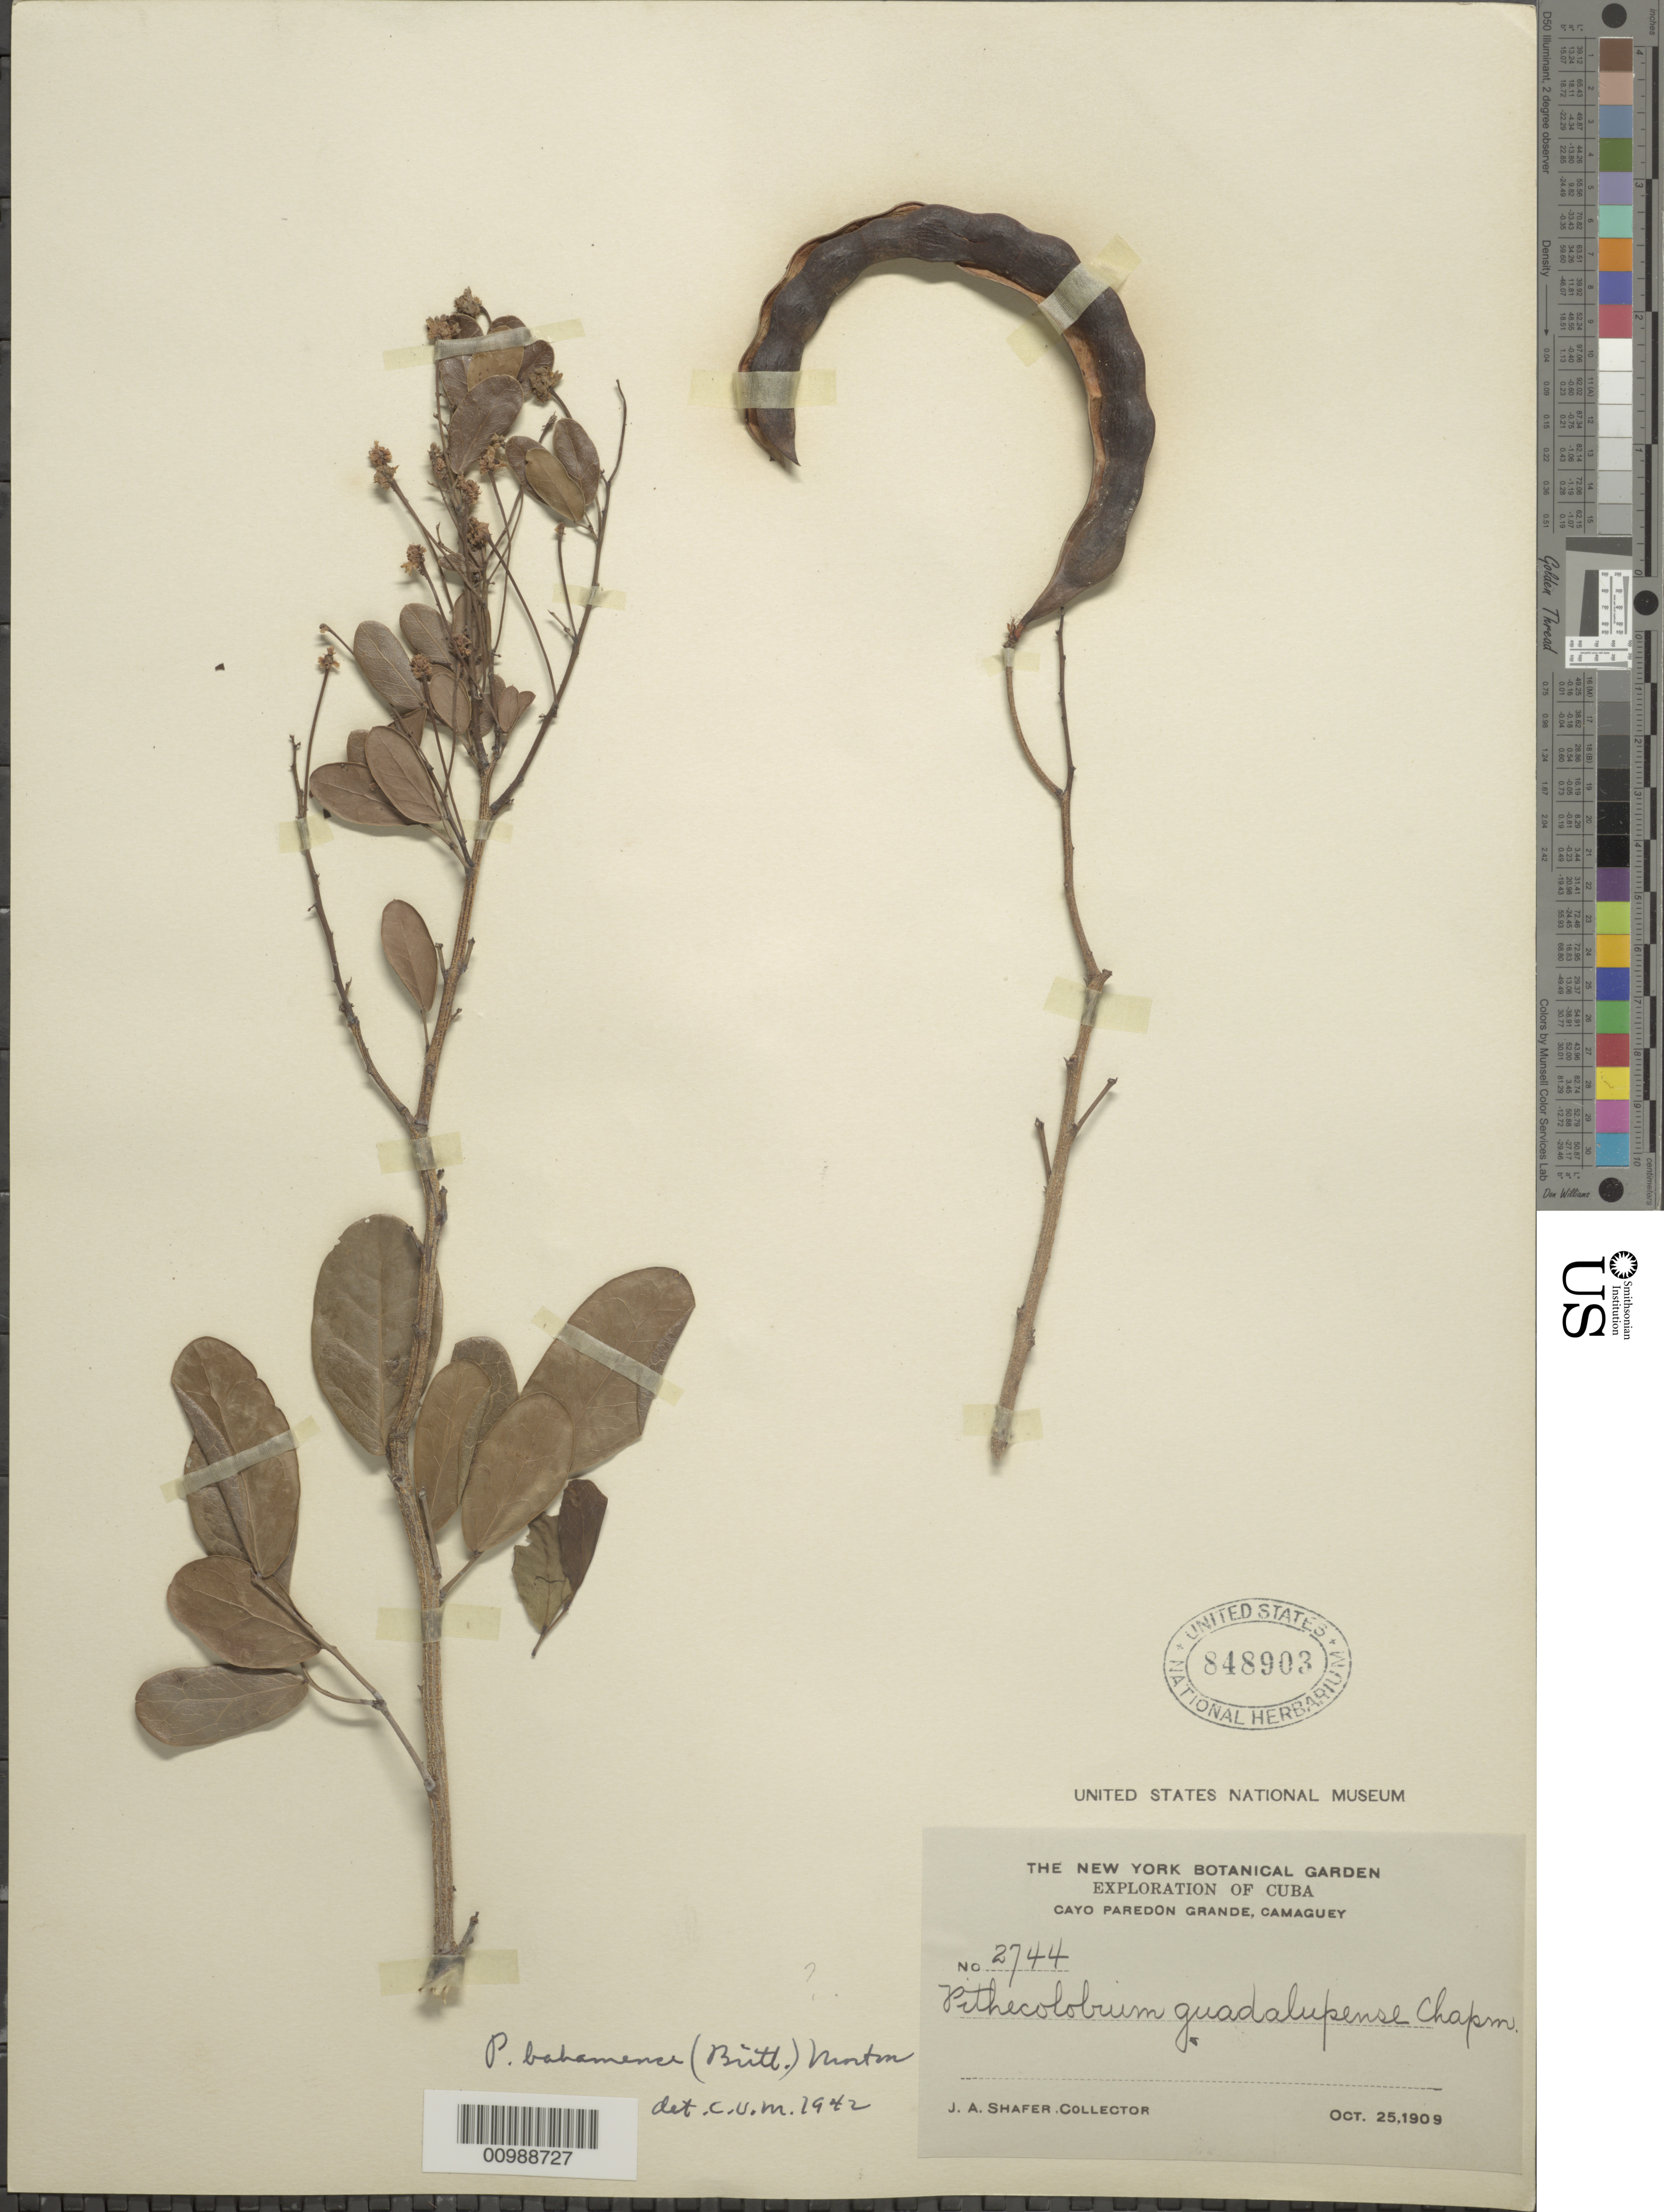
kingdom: Plantae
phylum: Tracheophyta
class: Magnoliopsida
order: Fabales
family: Fabaceae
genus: Pithecellobium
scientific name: Pithecellobium keyense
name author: Britton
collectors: J. A. Shafer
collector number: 2744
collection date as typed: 25 Oct 1909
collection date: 1909-10-25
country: Cuba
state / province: Camagüey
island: Cuba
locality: Cayo Paredon Grande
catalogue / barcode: US 848903